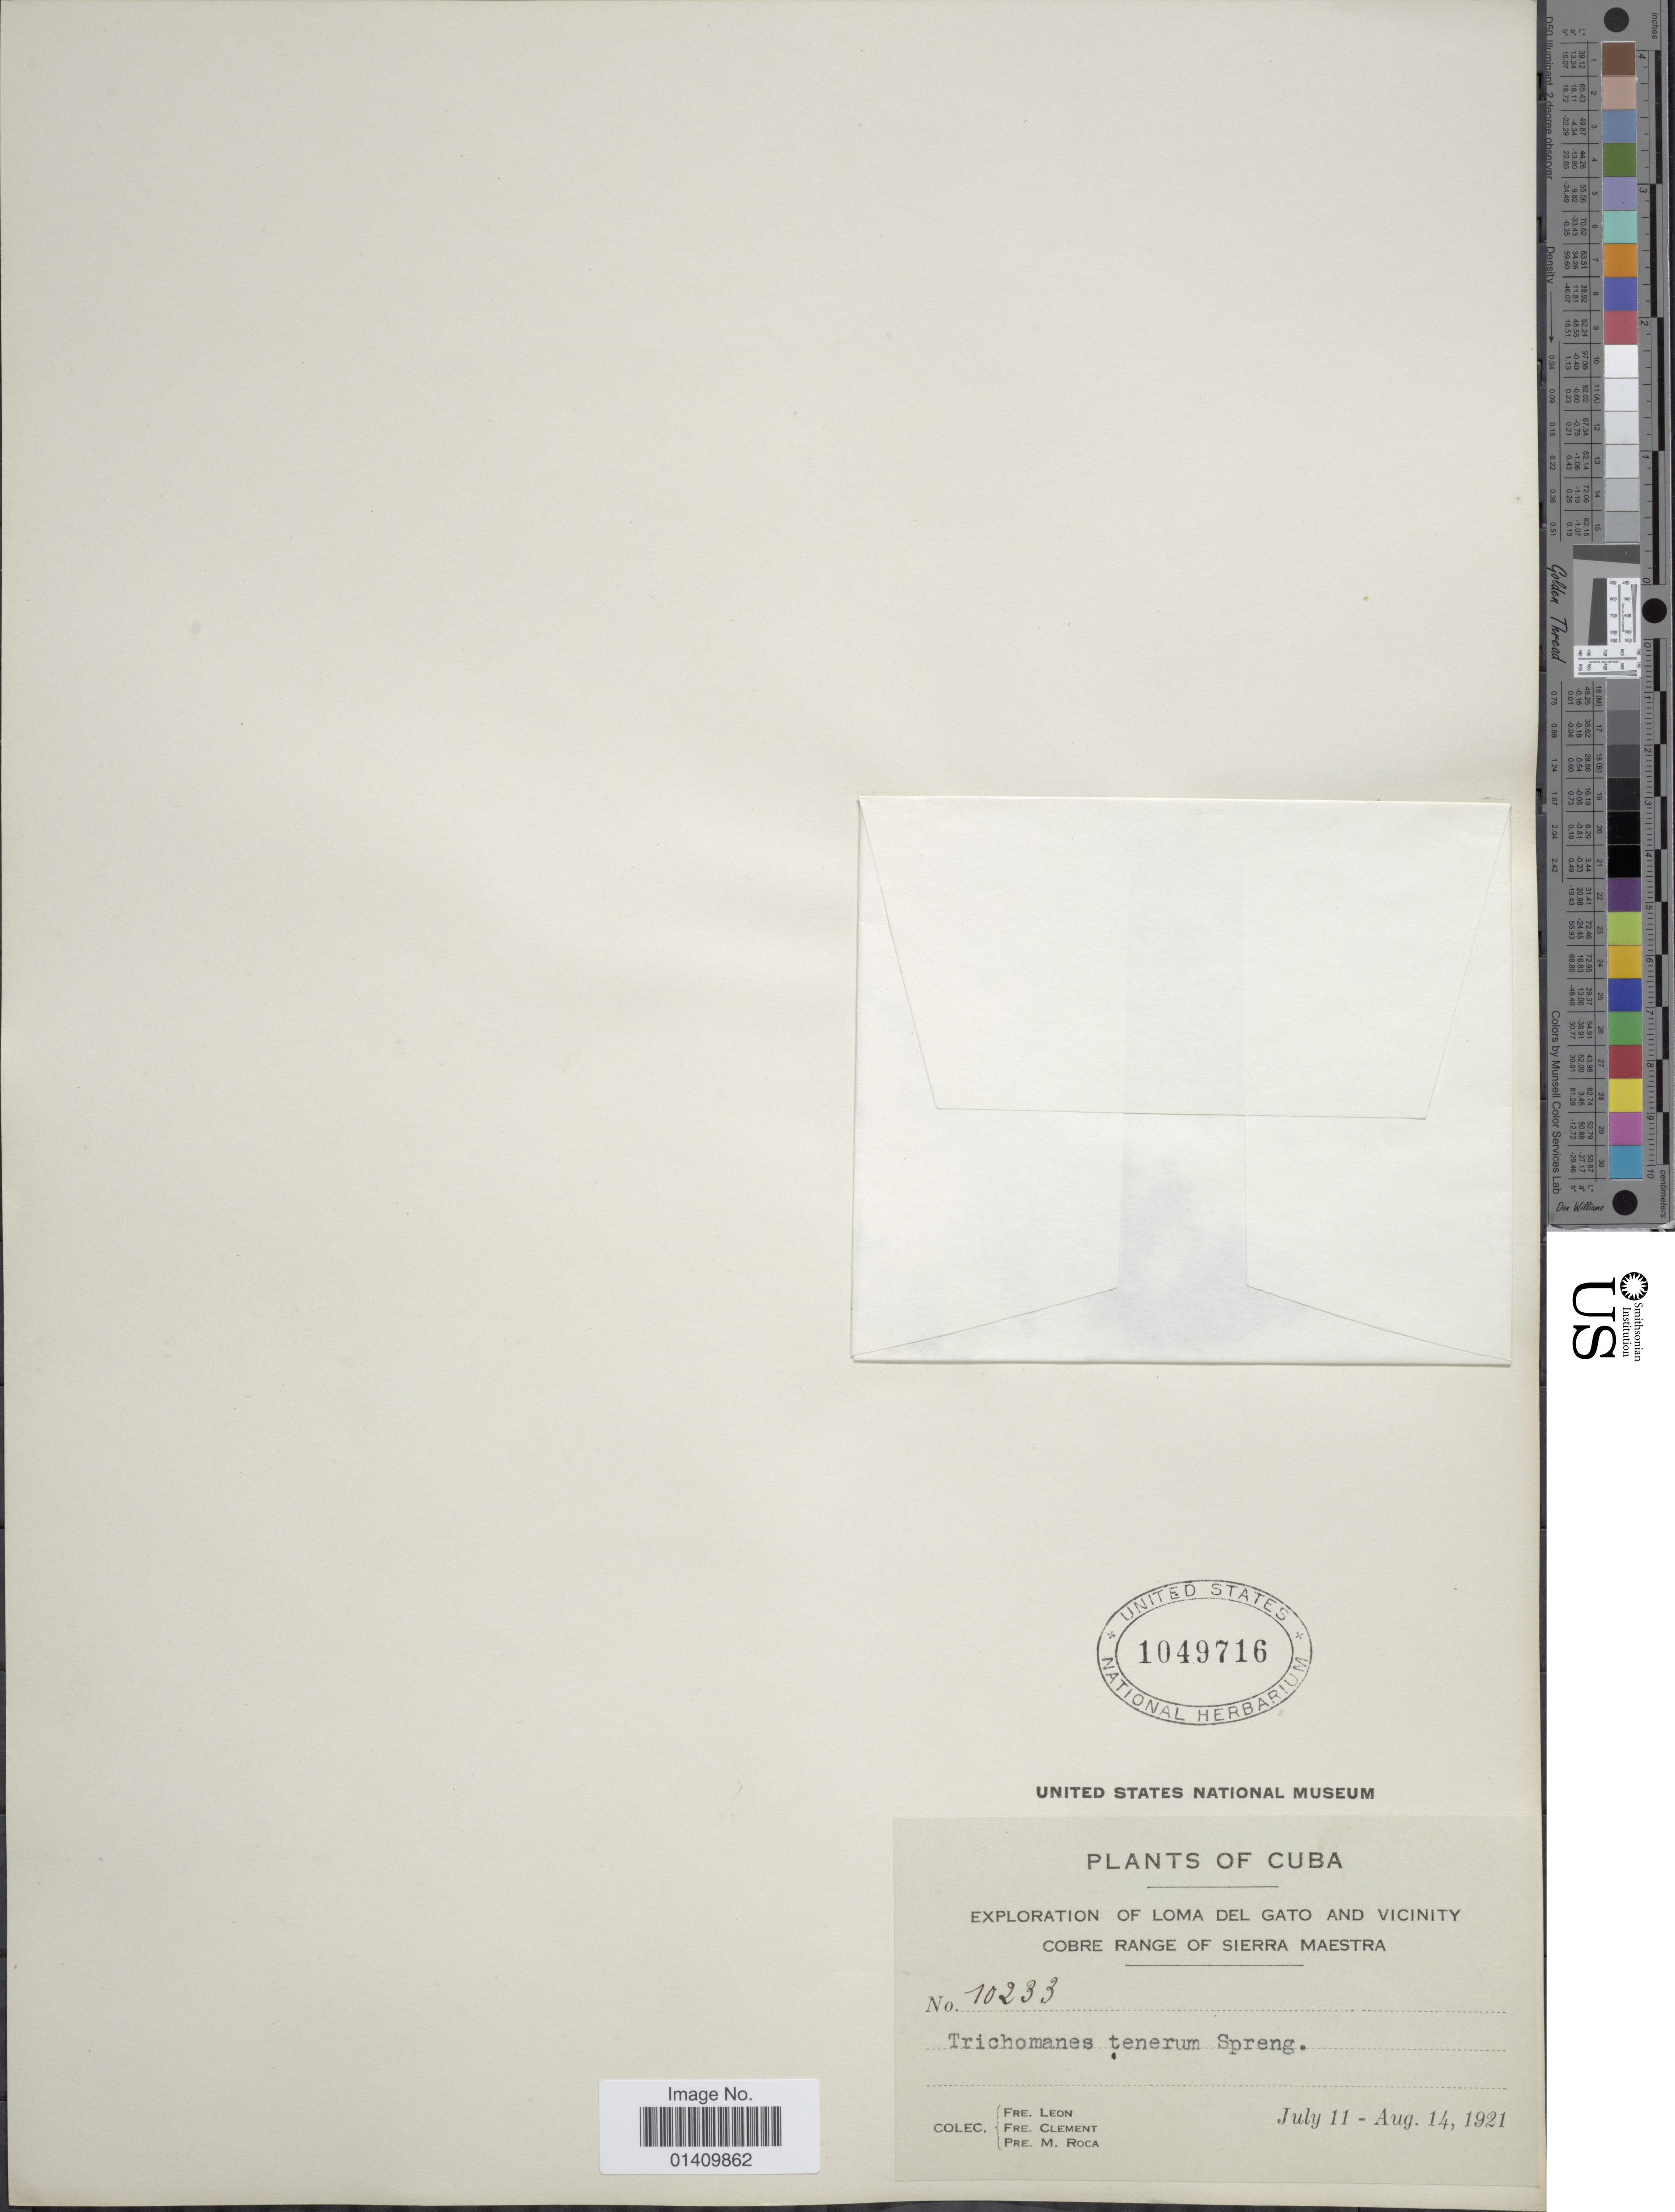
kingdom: Plantae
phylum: Tracheophyta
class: Polypodiopsida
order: Hymenophyllales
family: Hymenophyllaceae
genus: Polyphlebium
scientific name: Polyphlebium angustatum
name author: (Carmich.) Ebihara & Dubuisson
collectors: F. Leon, B. Clement & M. Roca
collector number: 10233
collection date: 1921-07-11/1921-08-14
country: Cuba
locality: Loma Del Gato and vicinity Cobre Range of Sierra Maestra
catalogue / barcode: US 1049716